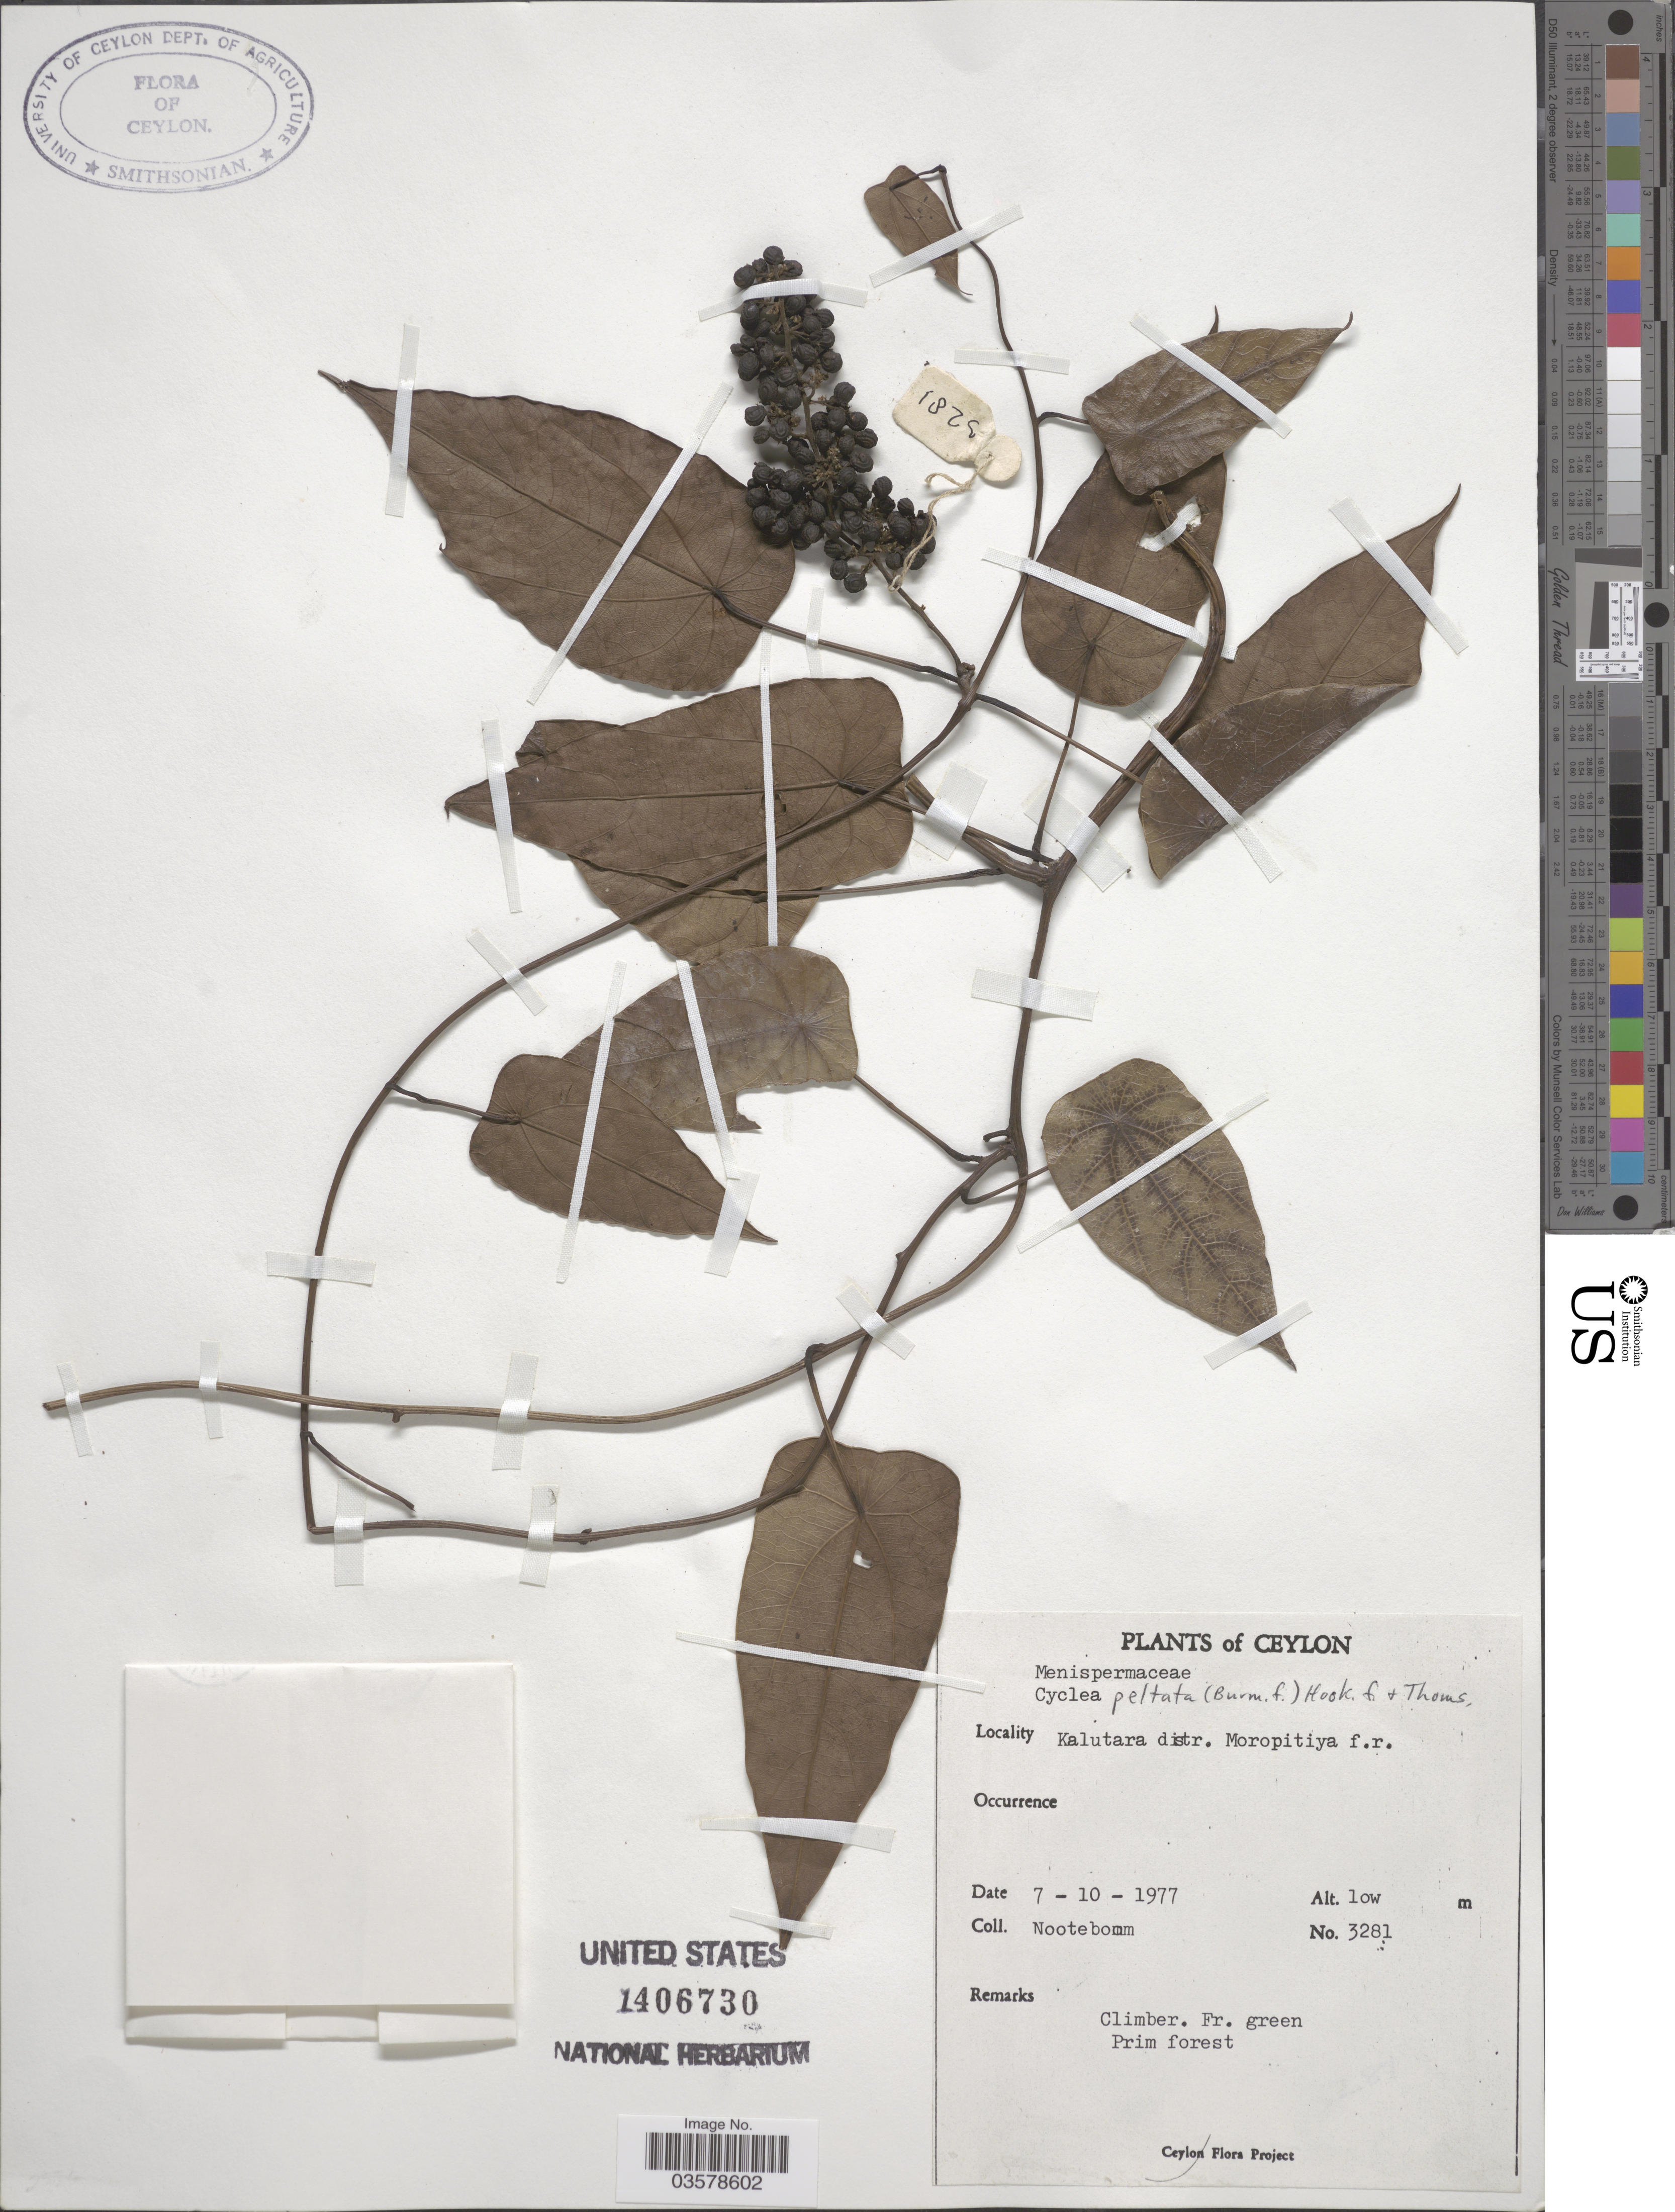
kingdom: Plantae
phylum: Tracheophyta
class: Magnoliopsida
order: Ranunculales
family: Menispermaceae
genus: Cyclea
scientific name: Cyclea peltata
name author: (Lam.) Hook. f. & Thomson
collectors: Nooteboom, --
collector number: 3281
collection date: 1977-10-07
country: Sri Lanka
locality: Ceylon. Kalutara distr. Moropitiya f.r.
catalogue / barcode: US 1406730